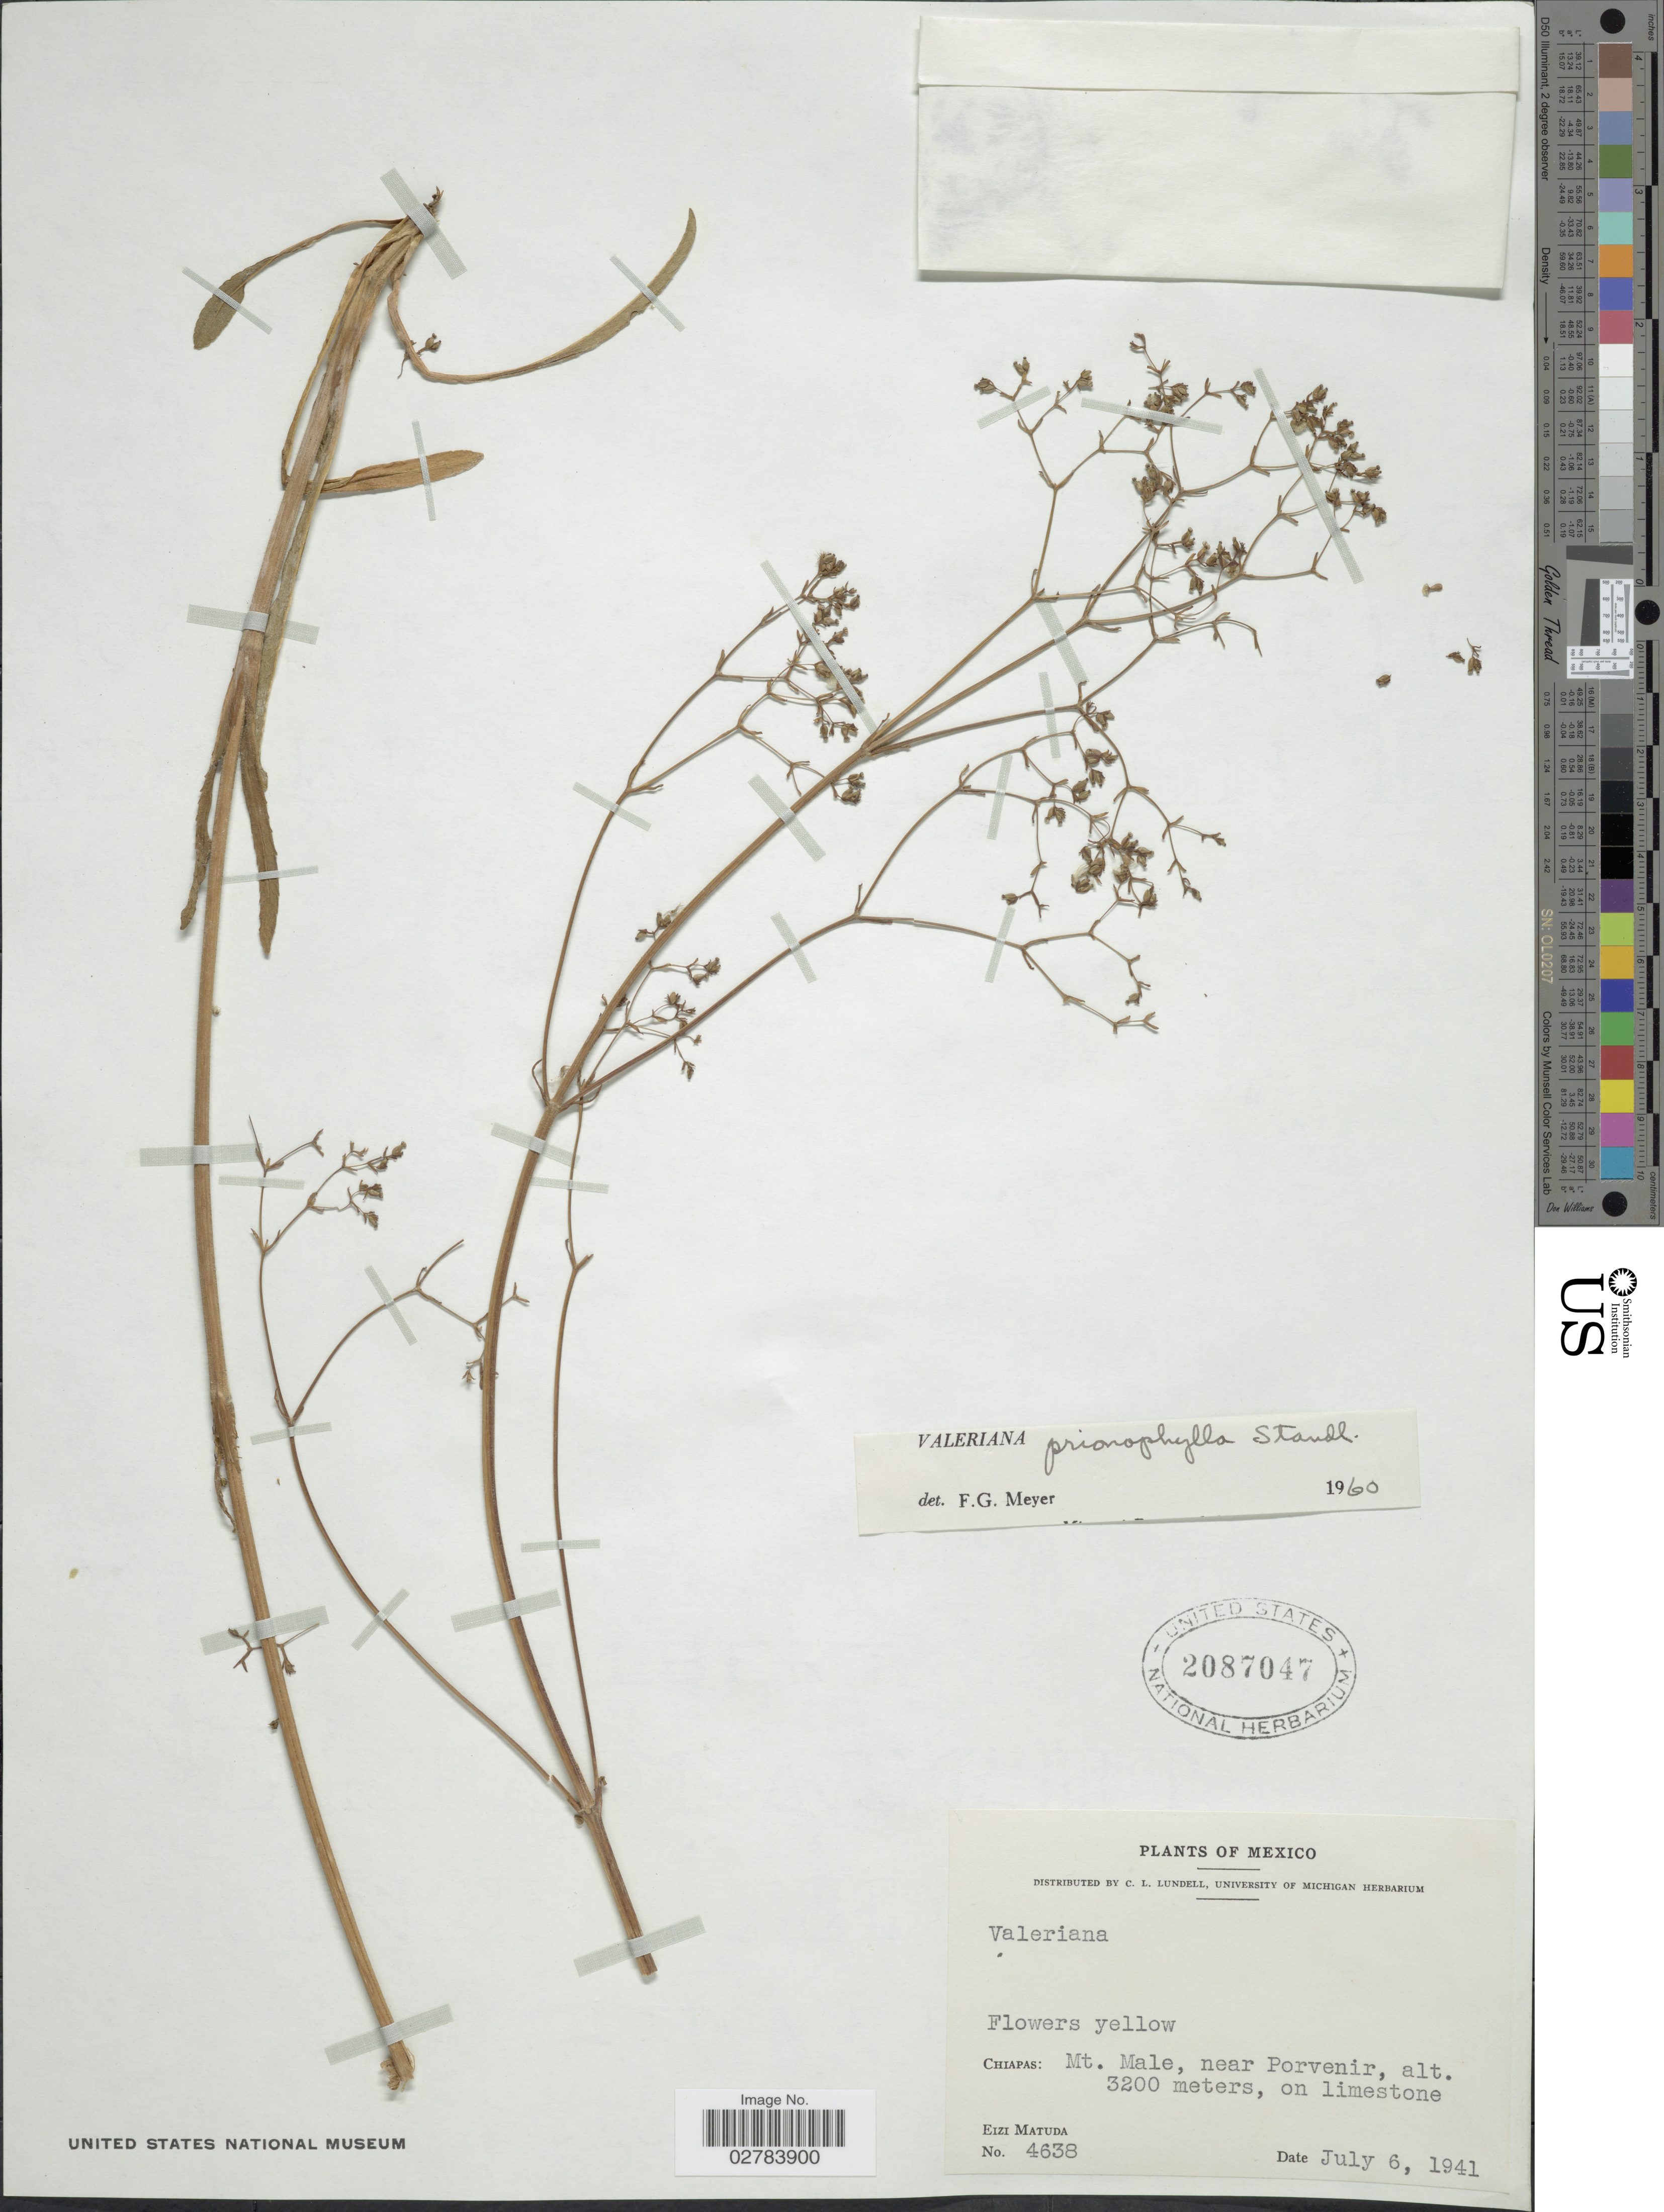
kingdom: Plantae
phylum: Tracheophyta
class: Magnoliopsida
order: Dipsacales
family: Caprifoliaceae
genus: Valeriana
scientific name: Valeriana prionophylla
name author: Standl.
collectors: E. Matuda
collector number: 4638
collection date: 1941-07-06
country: Mexico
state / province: México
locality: Mt. Male, near Porvenir.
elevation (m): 3200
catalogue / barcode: US 2087047